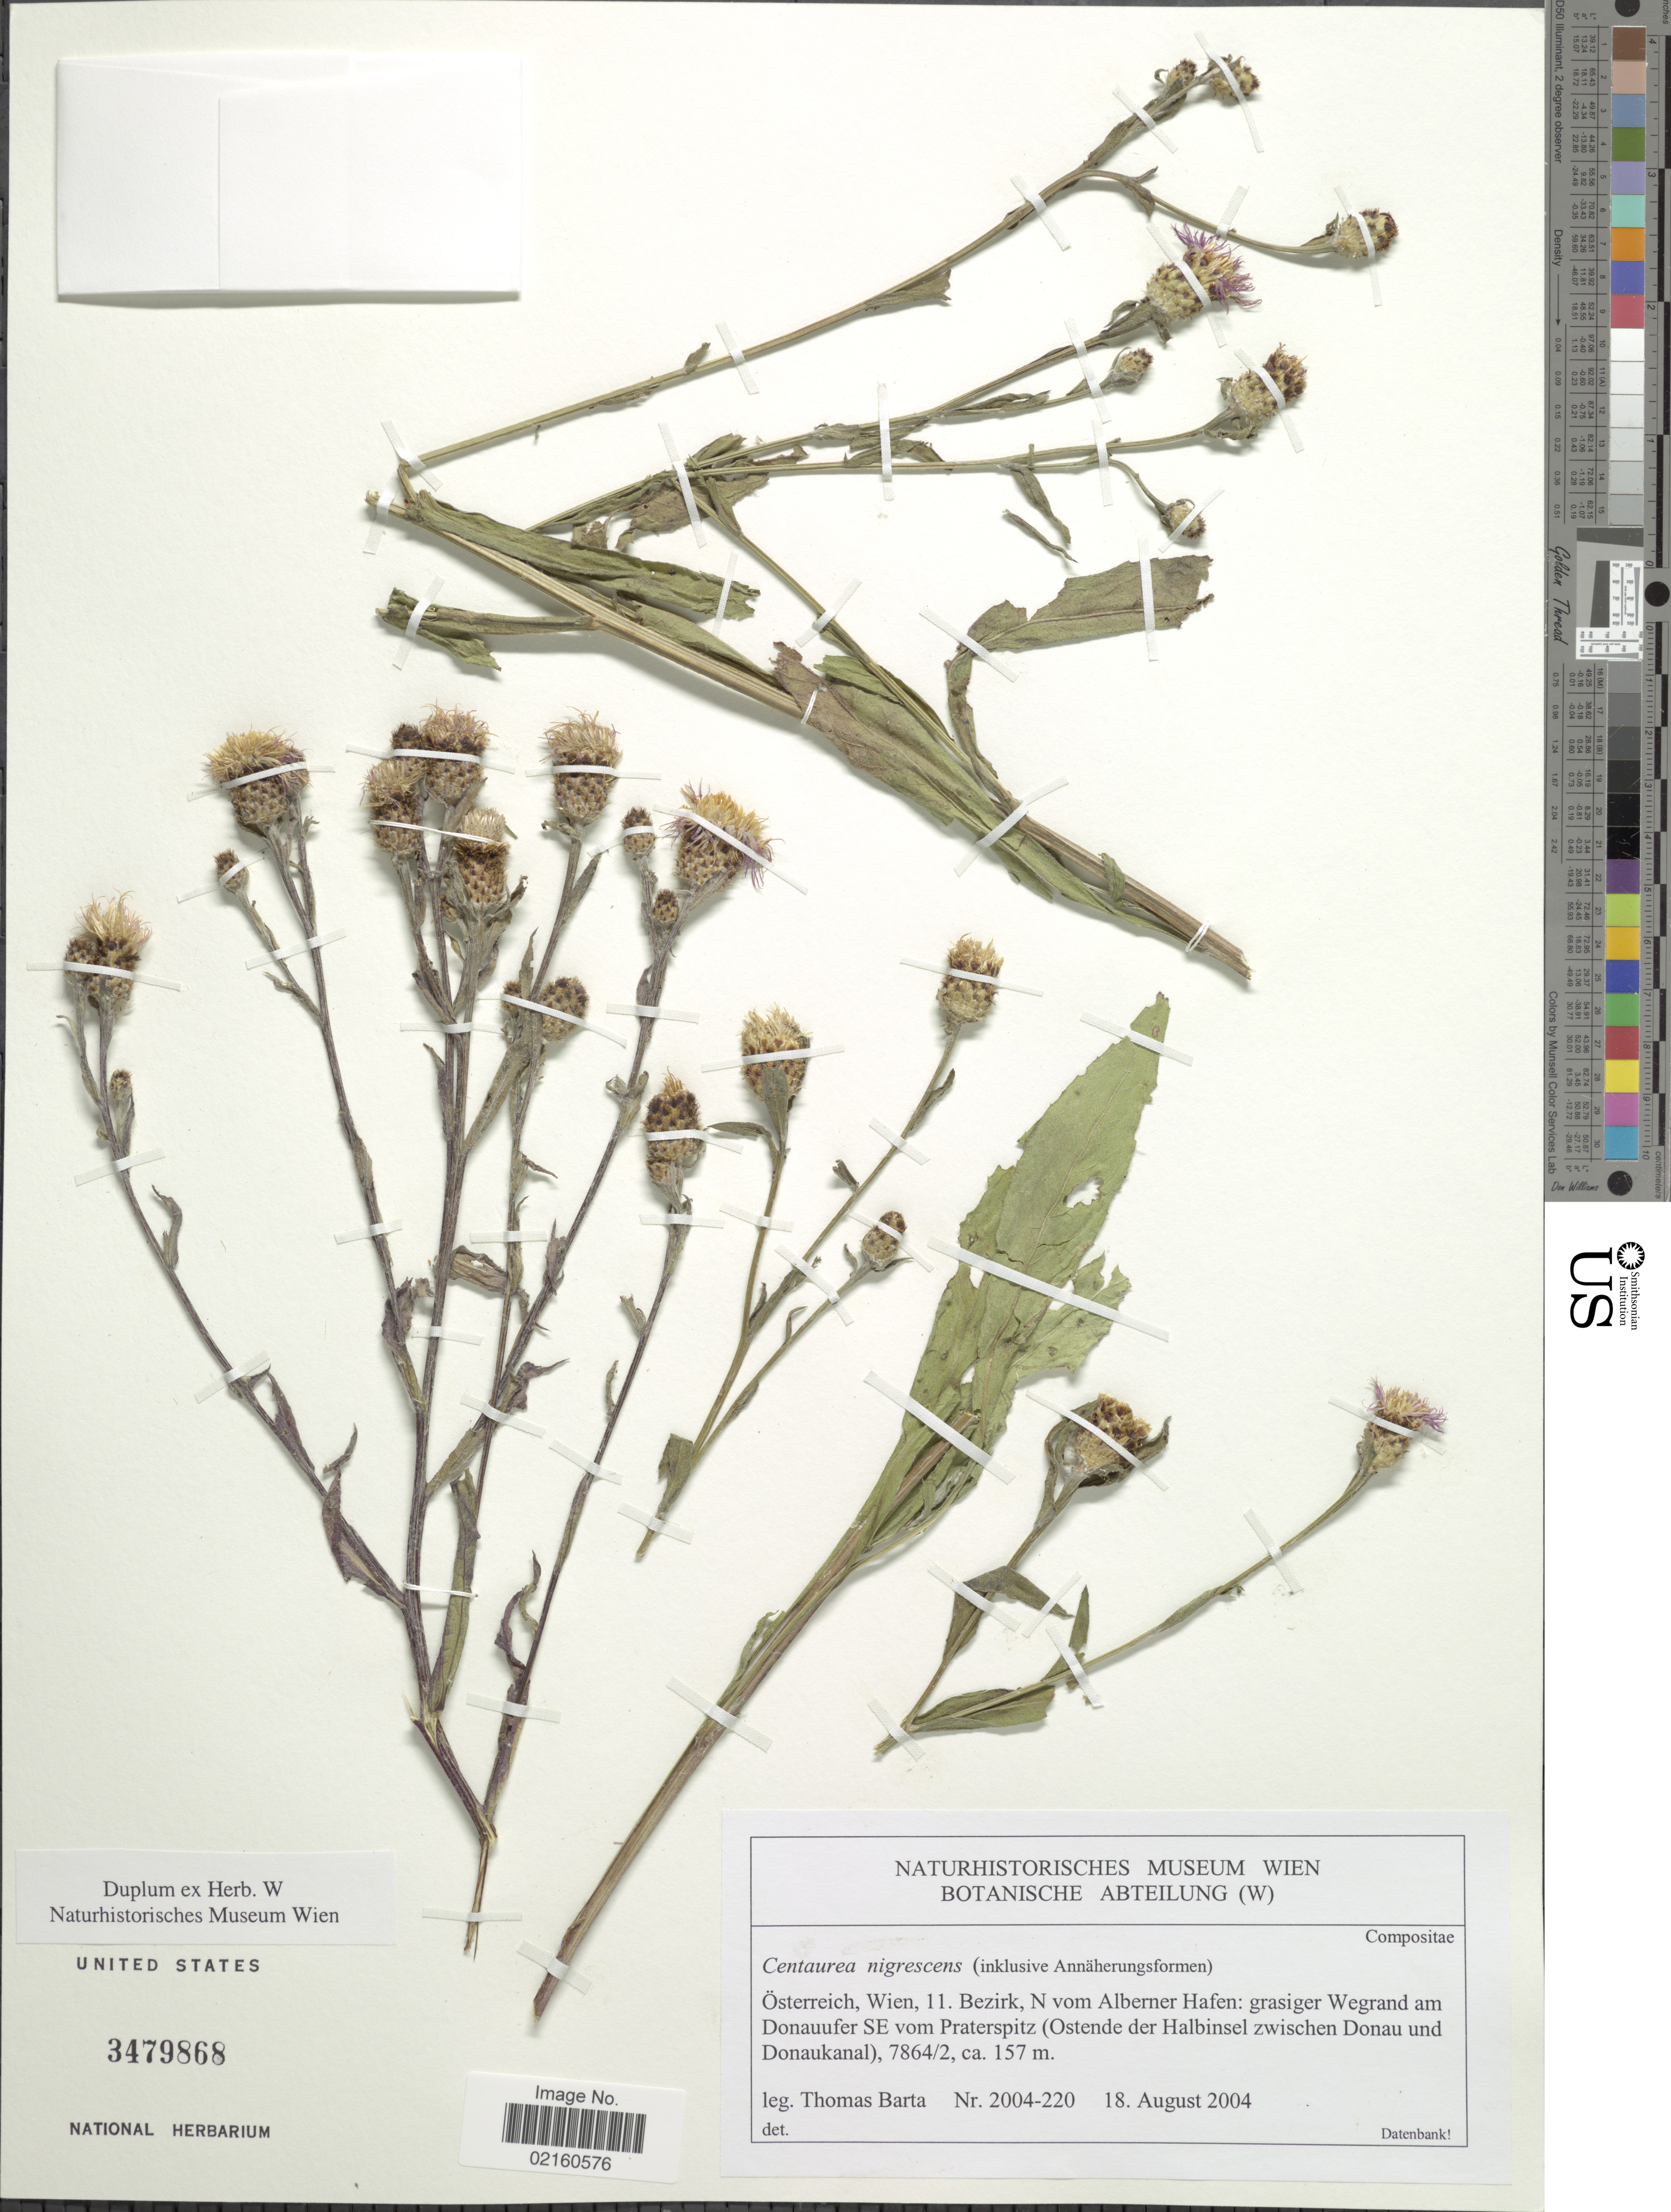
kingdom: Plantae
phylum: Tracheophyta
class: Magnoliopsida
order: Asterales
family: Asteraceae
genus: Centaurea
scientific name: Centaurea nigrescens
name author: Willd.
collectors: T. Barta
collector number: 2004-220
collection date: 2004-08-18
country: Austria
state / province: Wien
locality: Osterreich, 11 Bezirk, N vom Alberner Hafen, grasiger Wegrand am Donauufer SE vom Praterspitz (Ostende der Halbinsel zwischen Donau und Donaukanal)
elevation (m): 157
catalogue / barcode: US 3479868